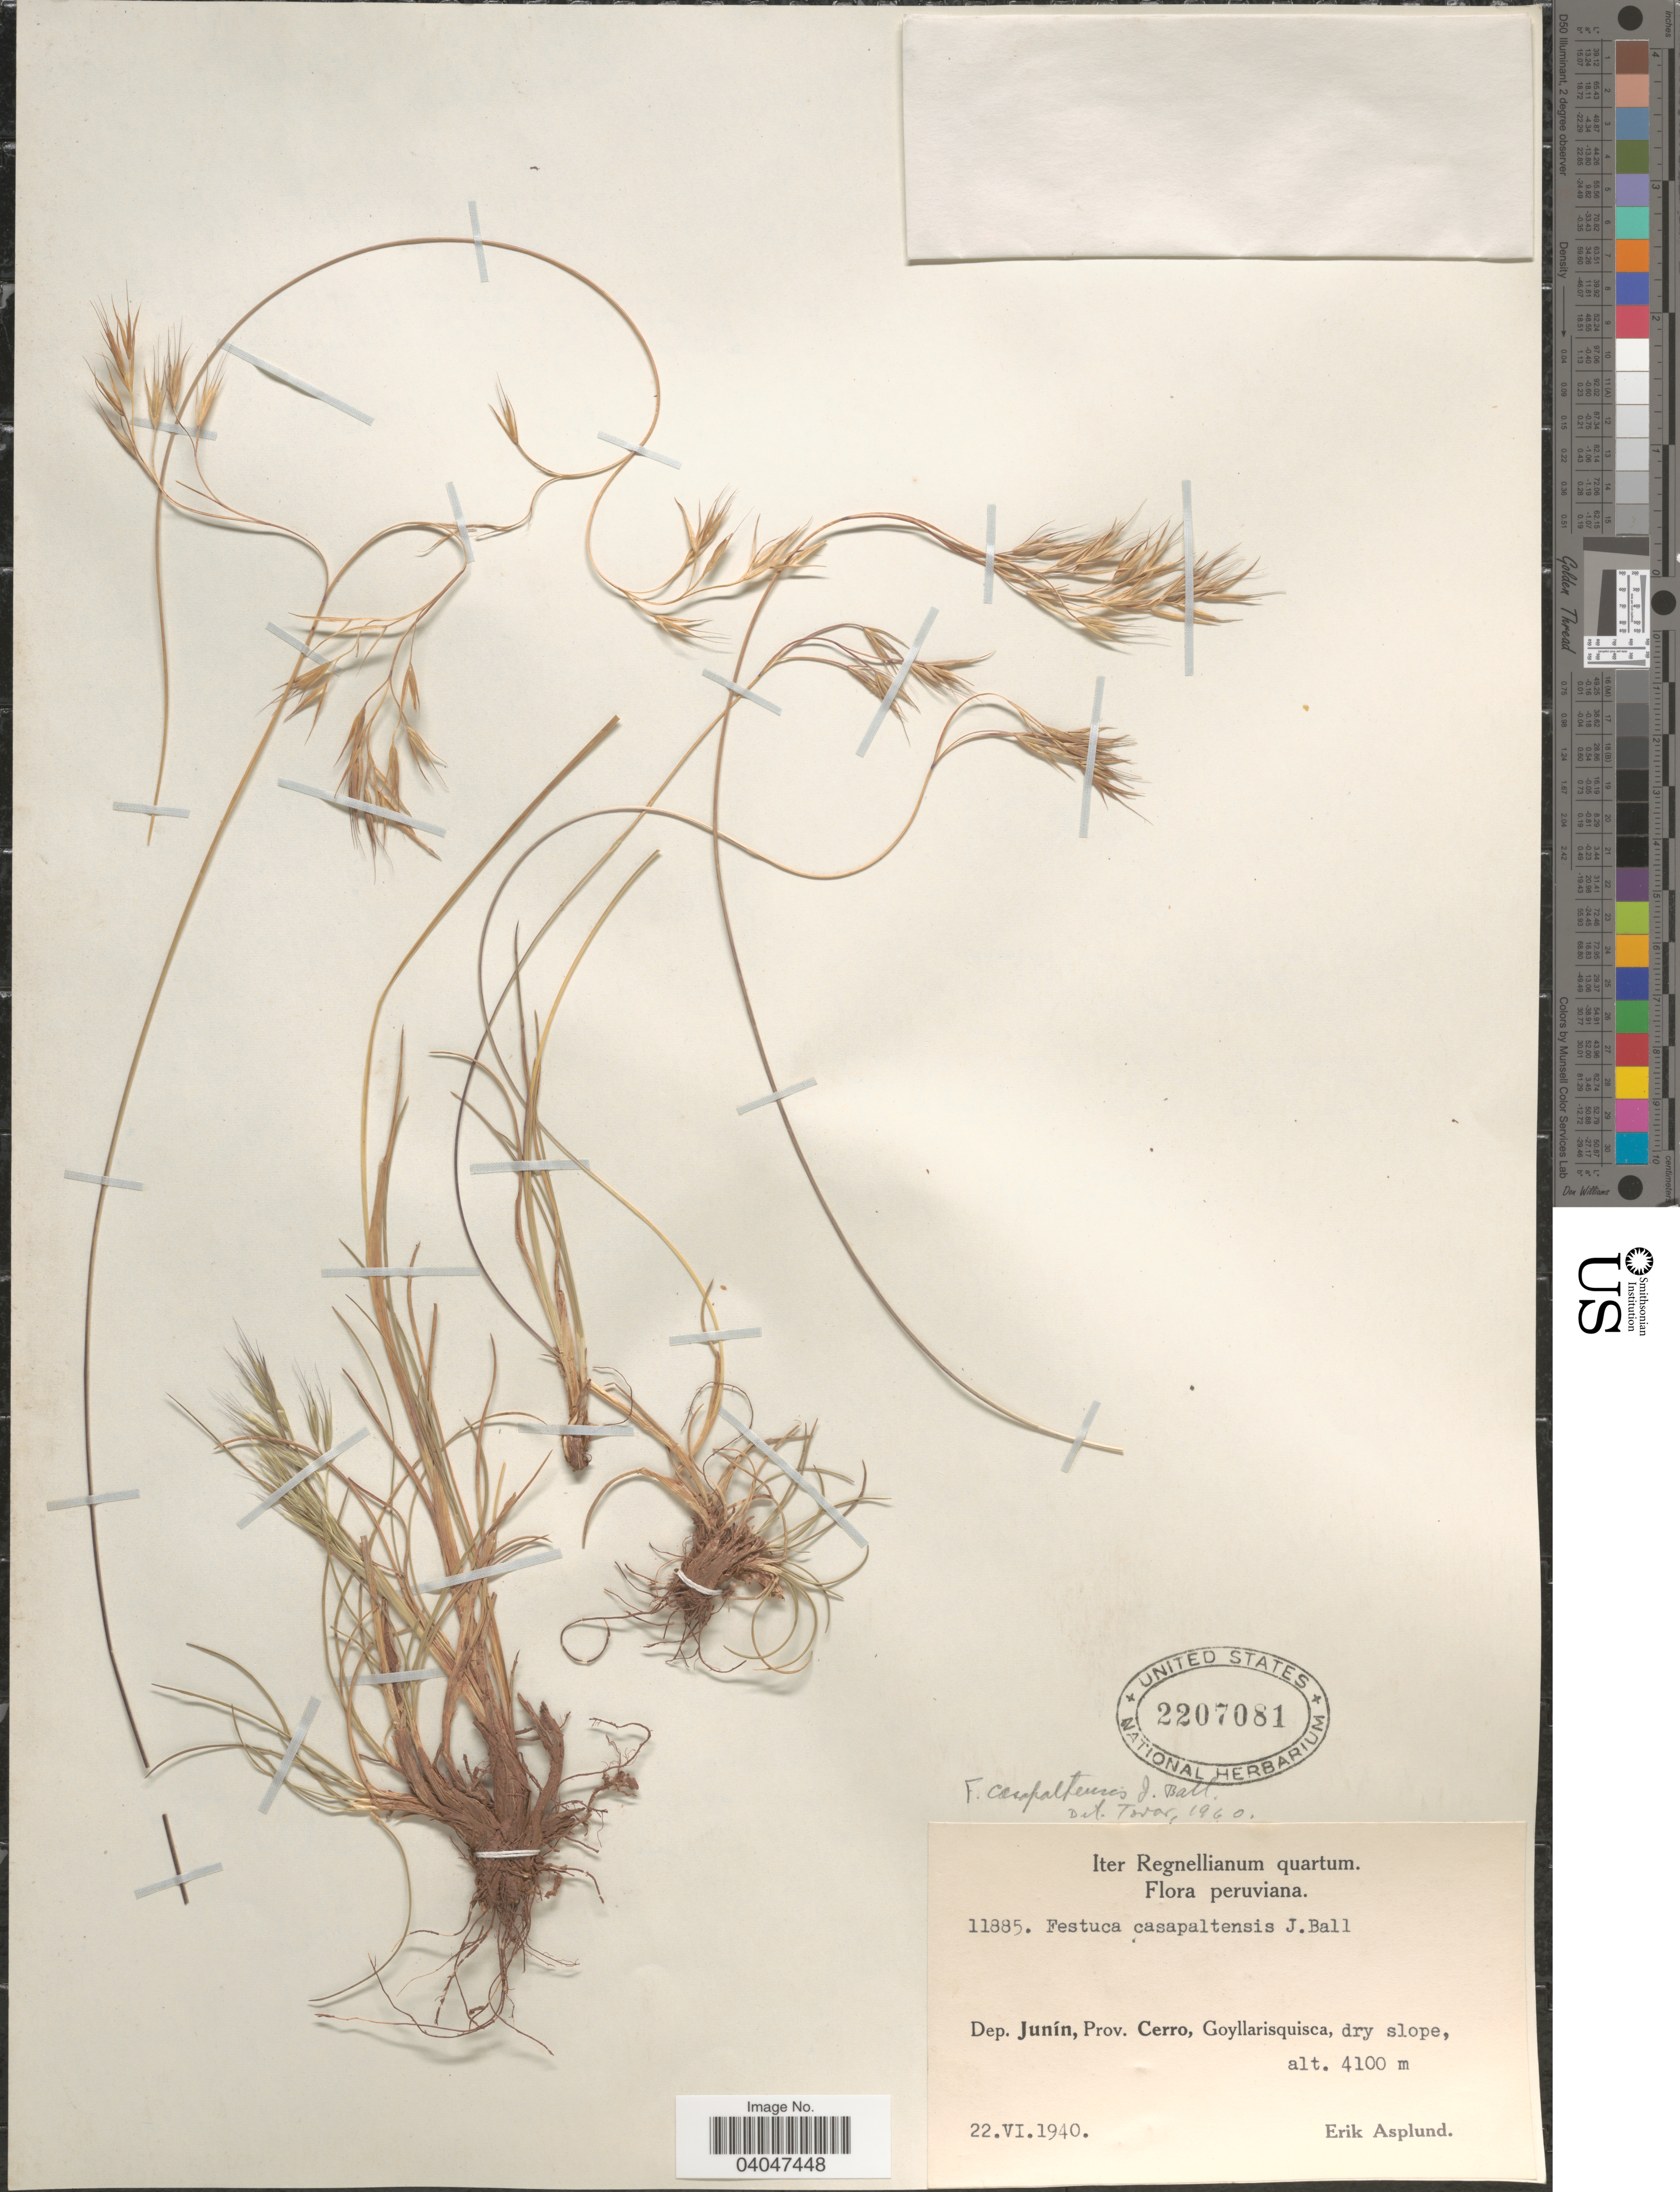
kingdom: Plantae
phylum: Tracheophyta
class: Liliopsida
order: Poales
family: Poaceae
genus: Festuca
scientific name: Festuca casapaltensis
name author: Ball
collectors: E. Asplund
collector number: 11885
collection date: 1940-06-22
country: Peru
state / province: Junín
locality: Dep. Junín, Prov. Cerro, Goyllarisquisca, dry slope.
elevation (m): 4100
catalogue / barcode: US 2207081